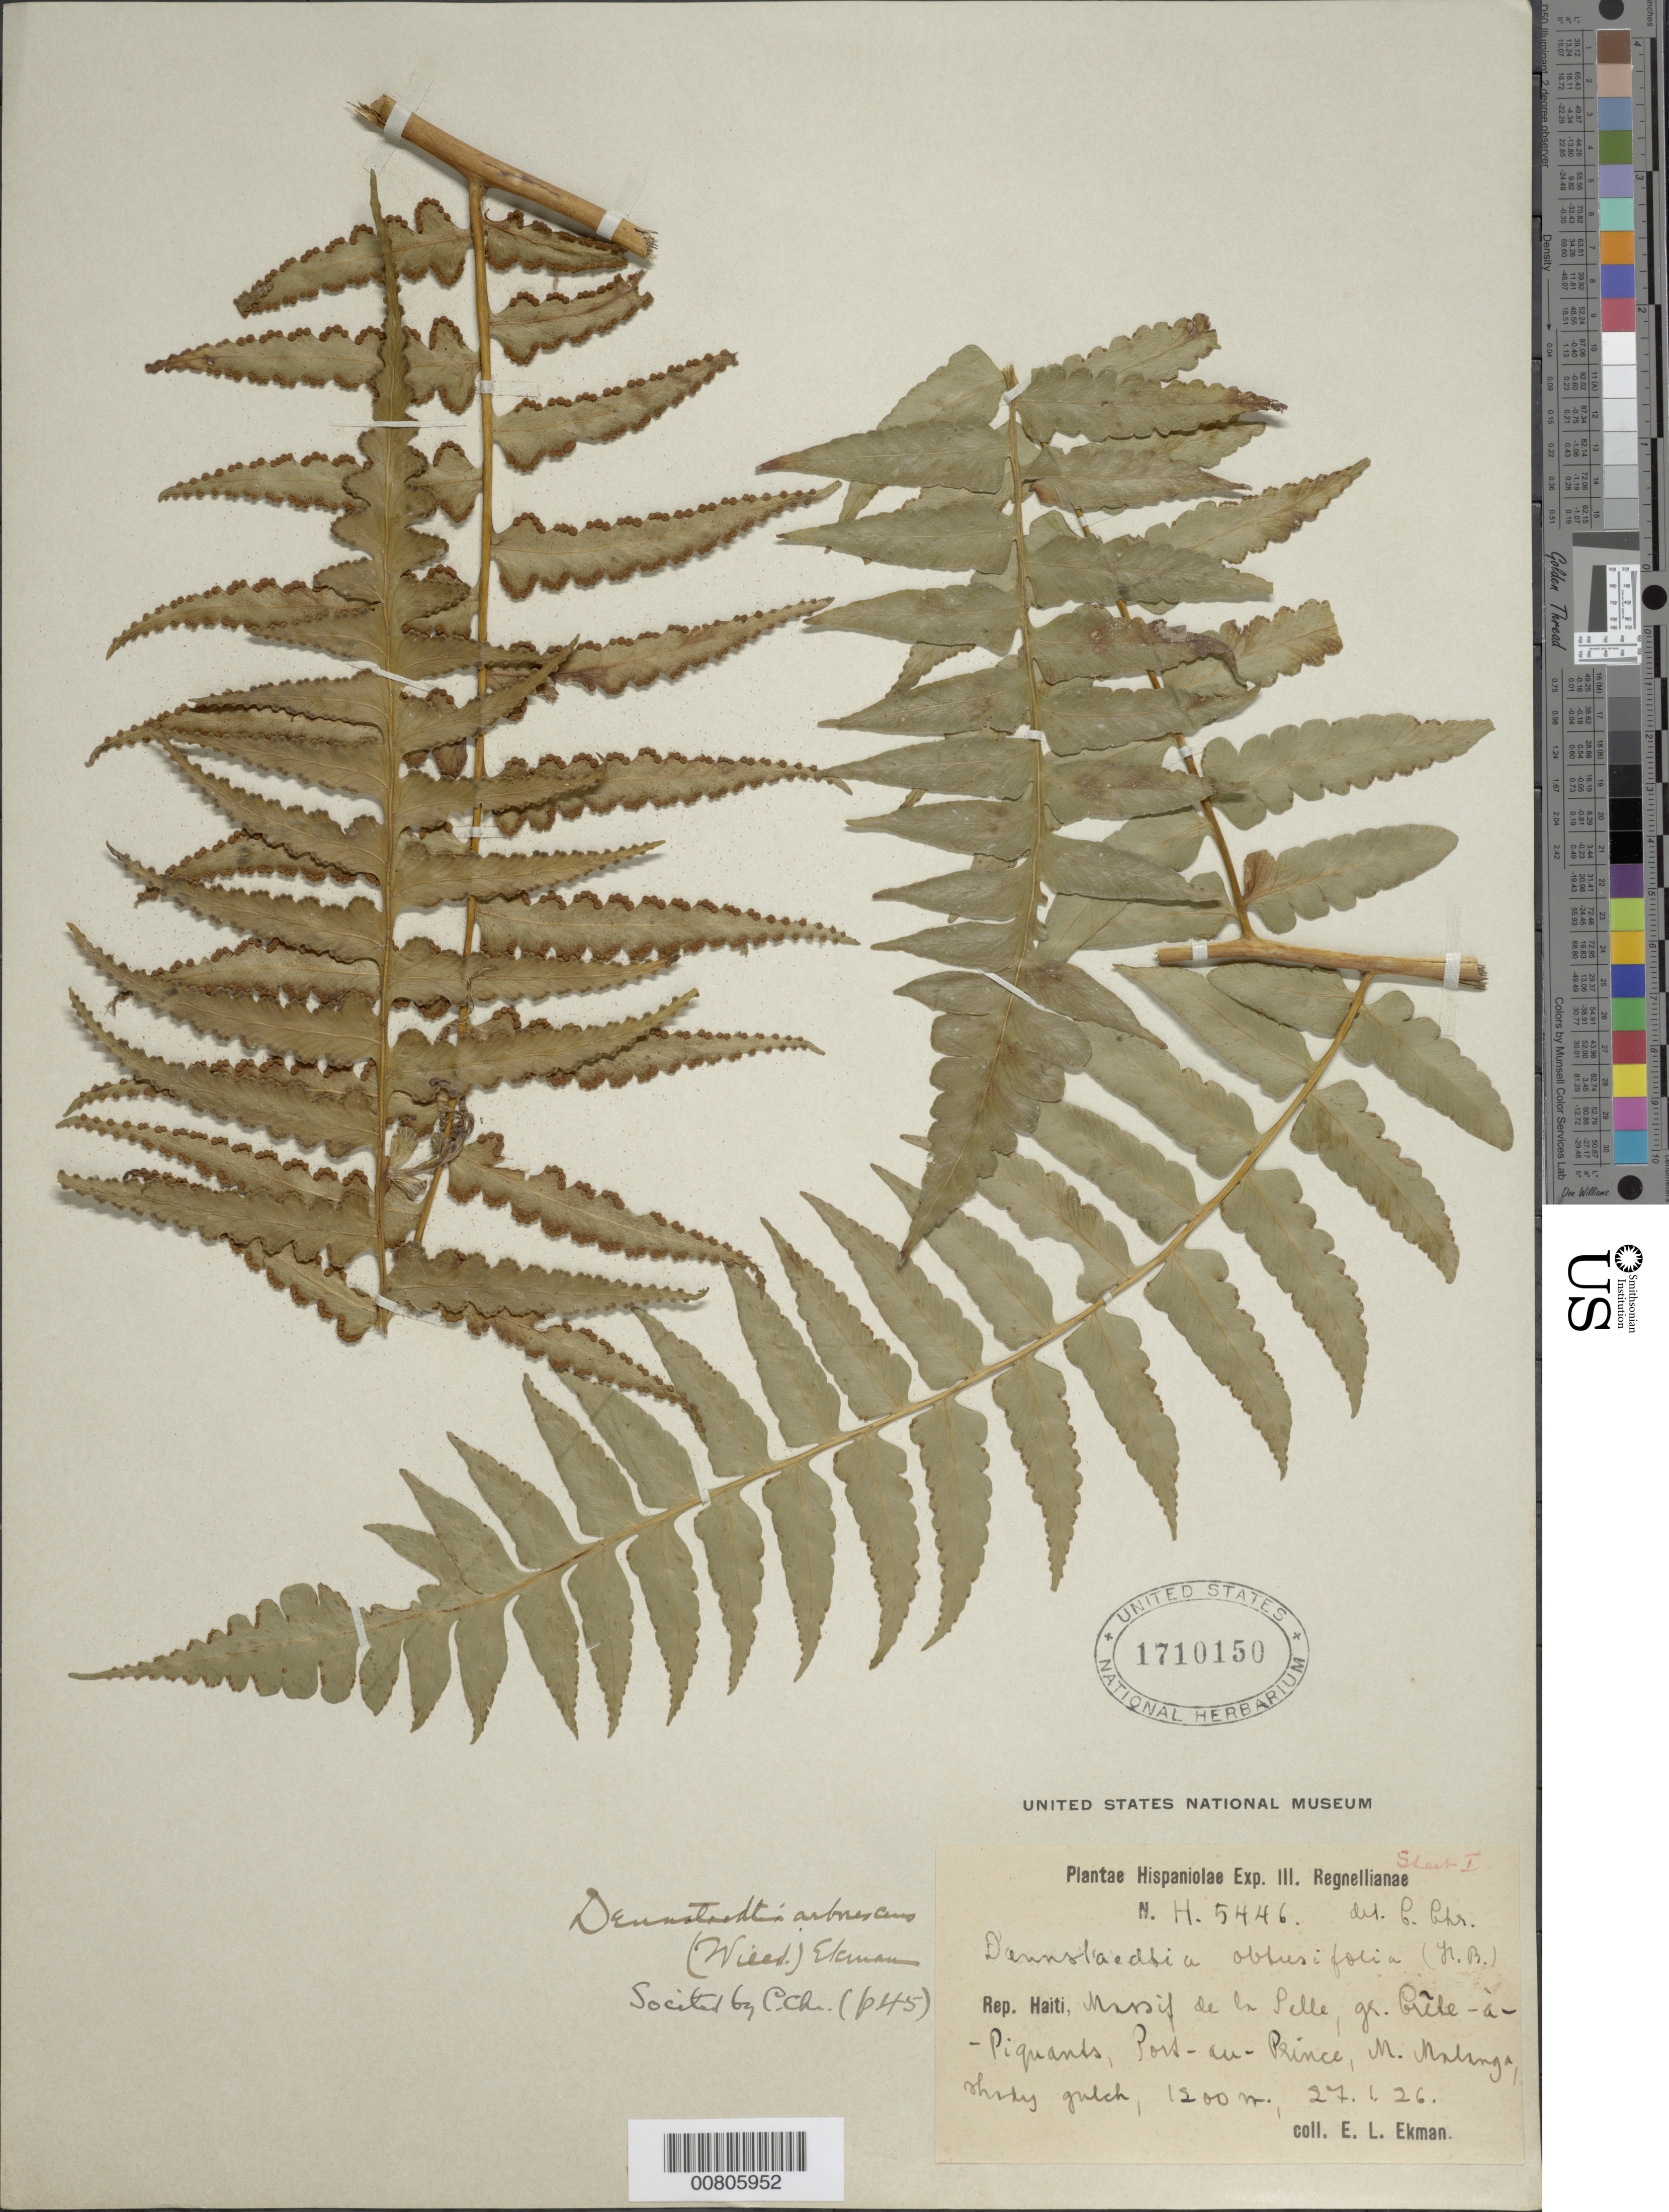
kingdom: Plantae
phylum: Tracheophyta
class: Polypodiopsida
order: Polypodiales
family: Dennstaedtiaceae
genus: Dennstaedtia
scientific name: Dennstaedtia arborescens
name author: (Willd.) Ekman ex Maxon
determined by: Christenson, C.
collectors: E. L. Ekman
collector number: H 5446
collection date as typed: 27 Jan 1926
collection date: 1926-01-27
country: Haiti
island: Hispaniola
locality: Massif de la Selle, gr. Crête-à-Piquants, Port au Prince, M. Malanga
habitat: Shady gulch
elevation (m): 1200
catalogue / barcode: US 1710150